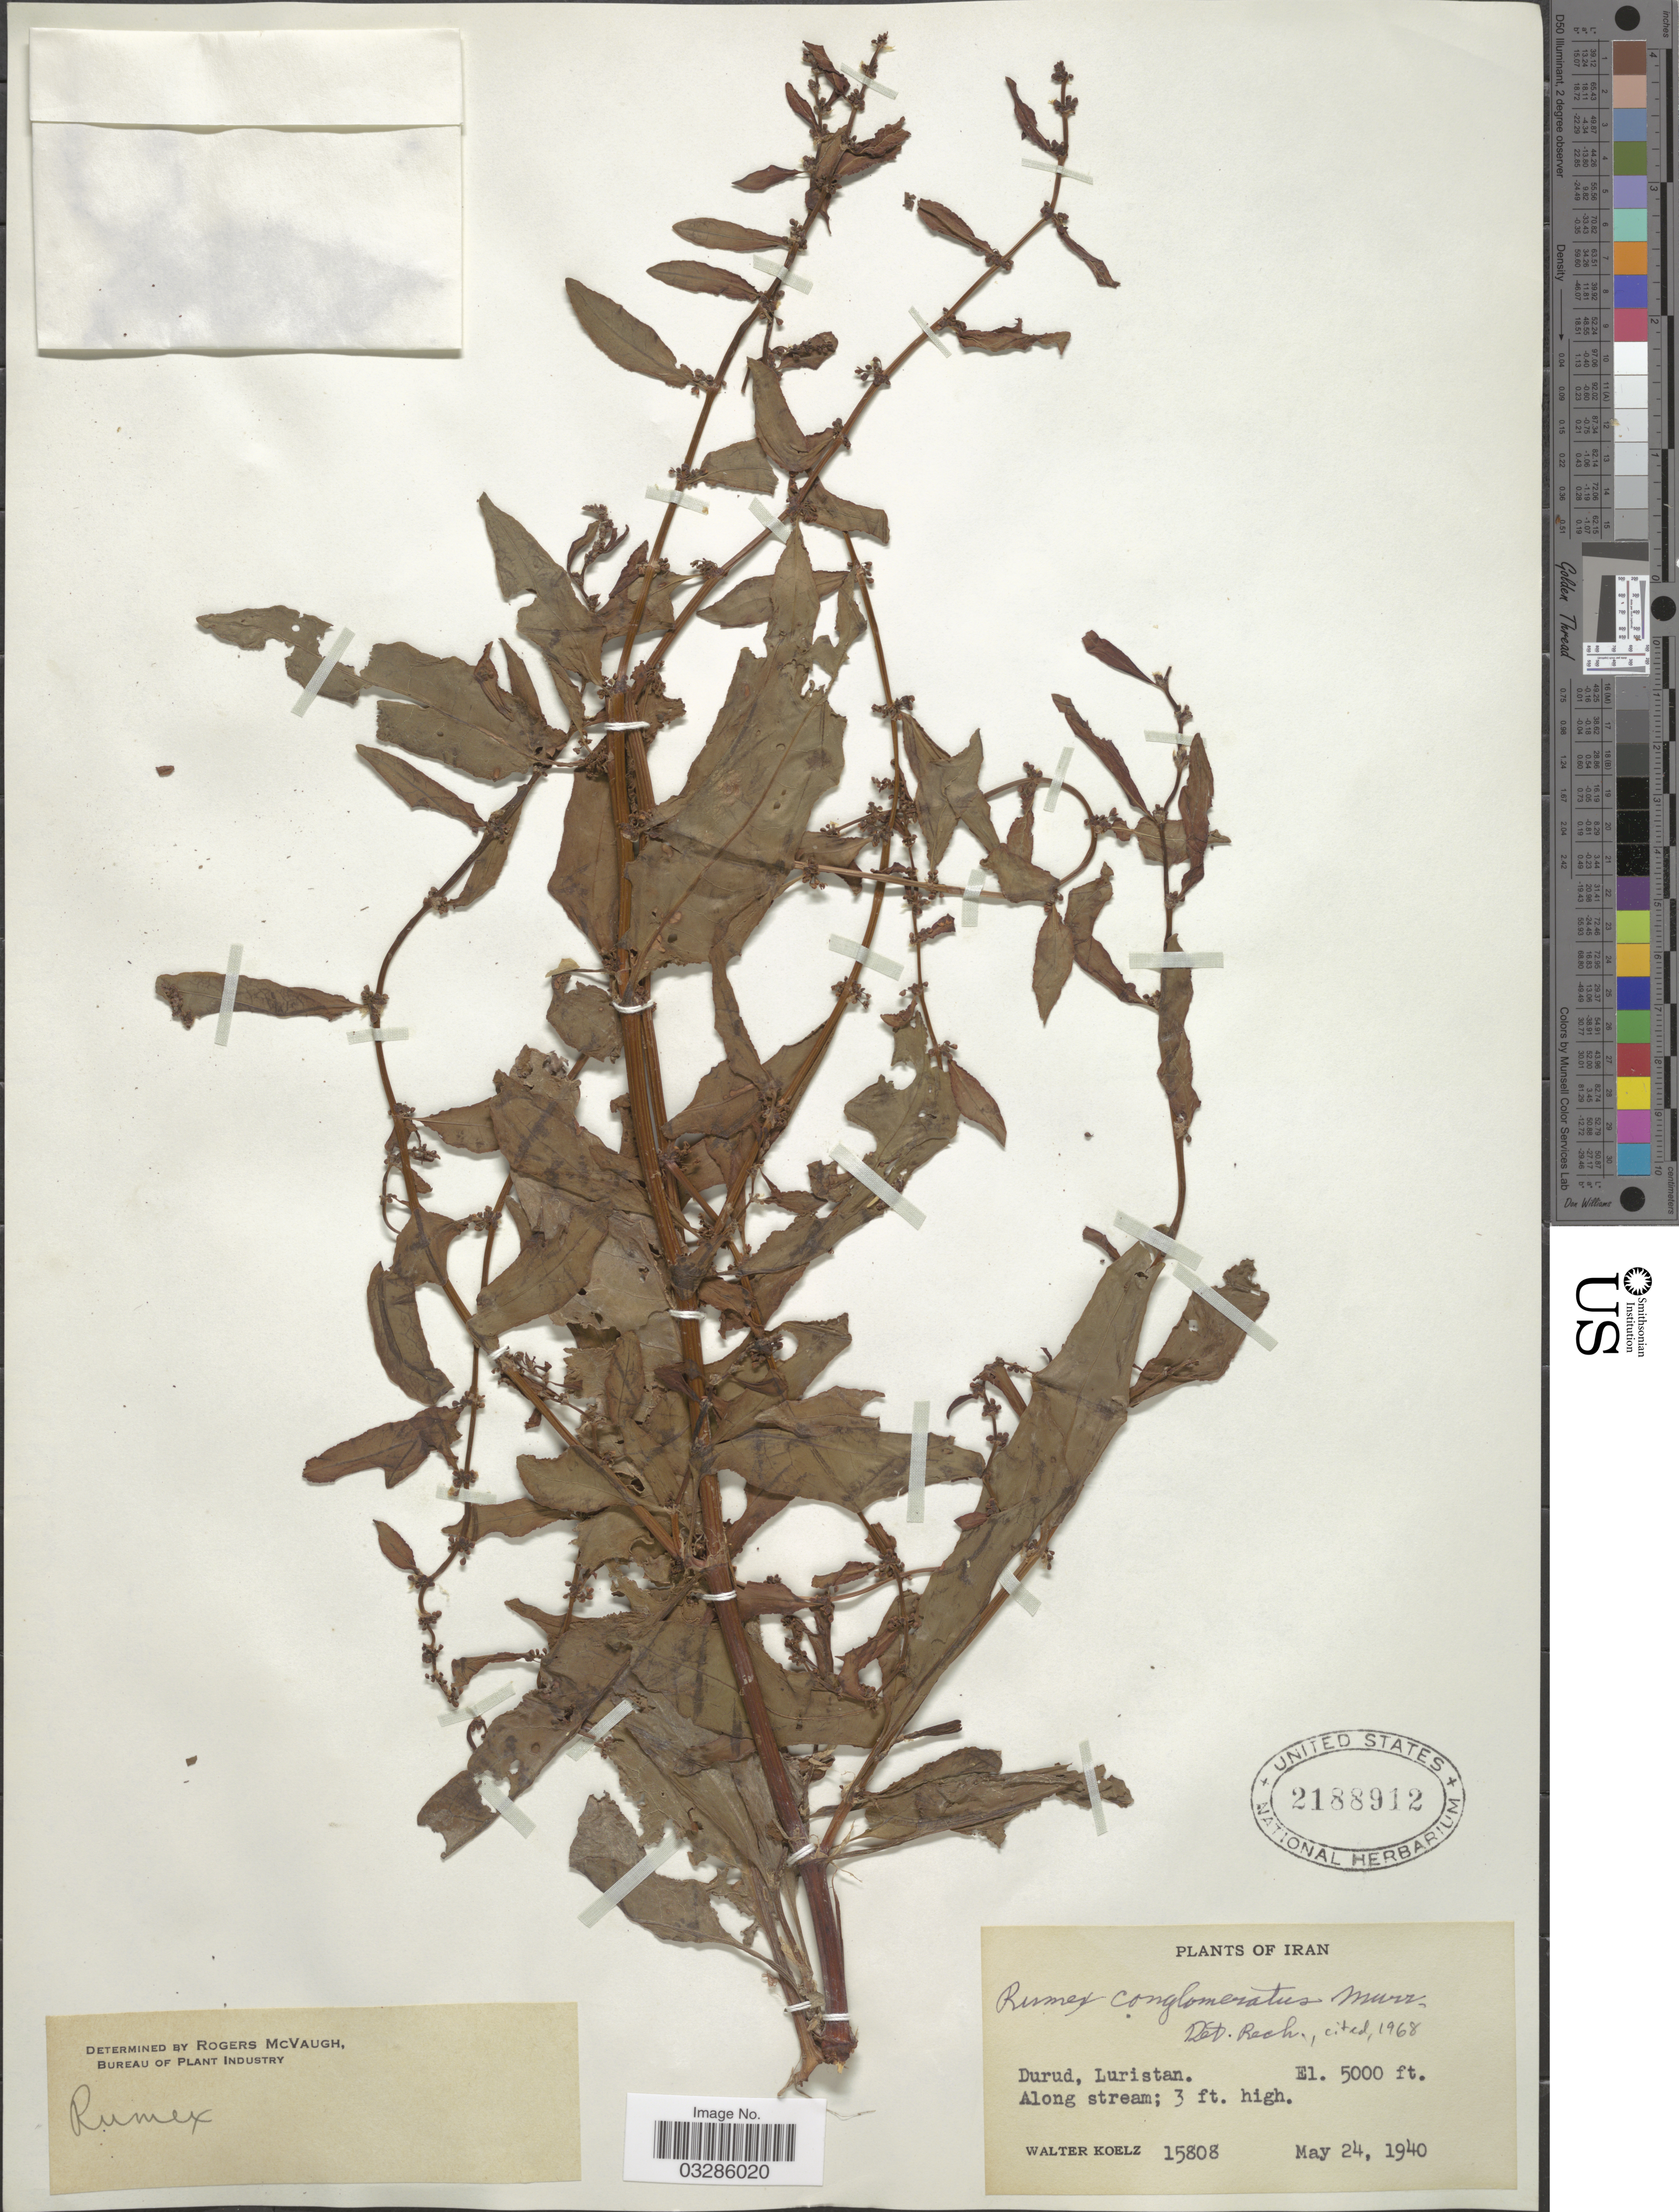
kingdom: Plantae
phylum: Tracheophyta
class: Magnoliopsida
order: Caryophyllales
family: Polygonaceae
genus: Rumex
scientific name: Rumex conglomeratus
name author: Murray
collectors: W. N. Koelz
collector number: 15808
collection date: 1940-05-24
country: Iran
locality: Durud, Luristan.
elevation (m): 1524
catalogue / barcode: US 2188912